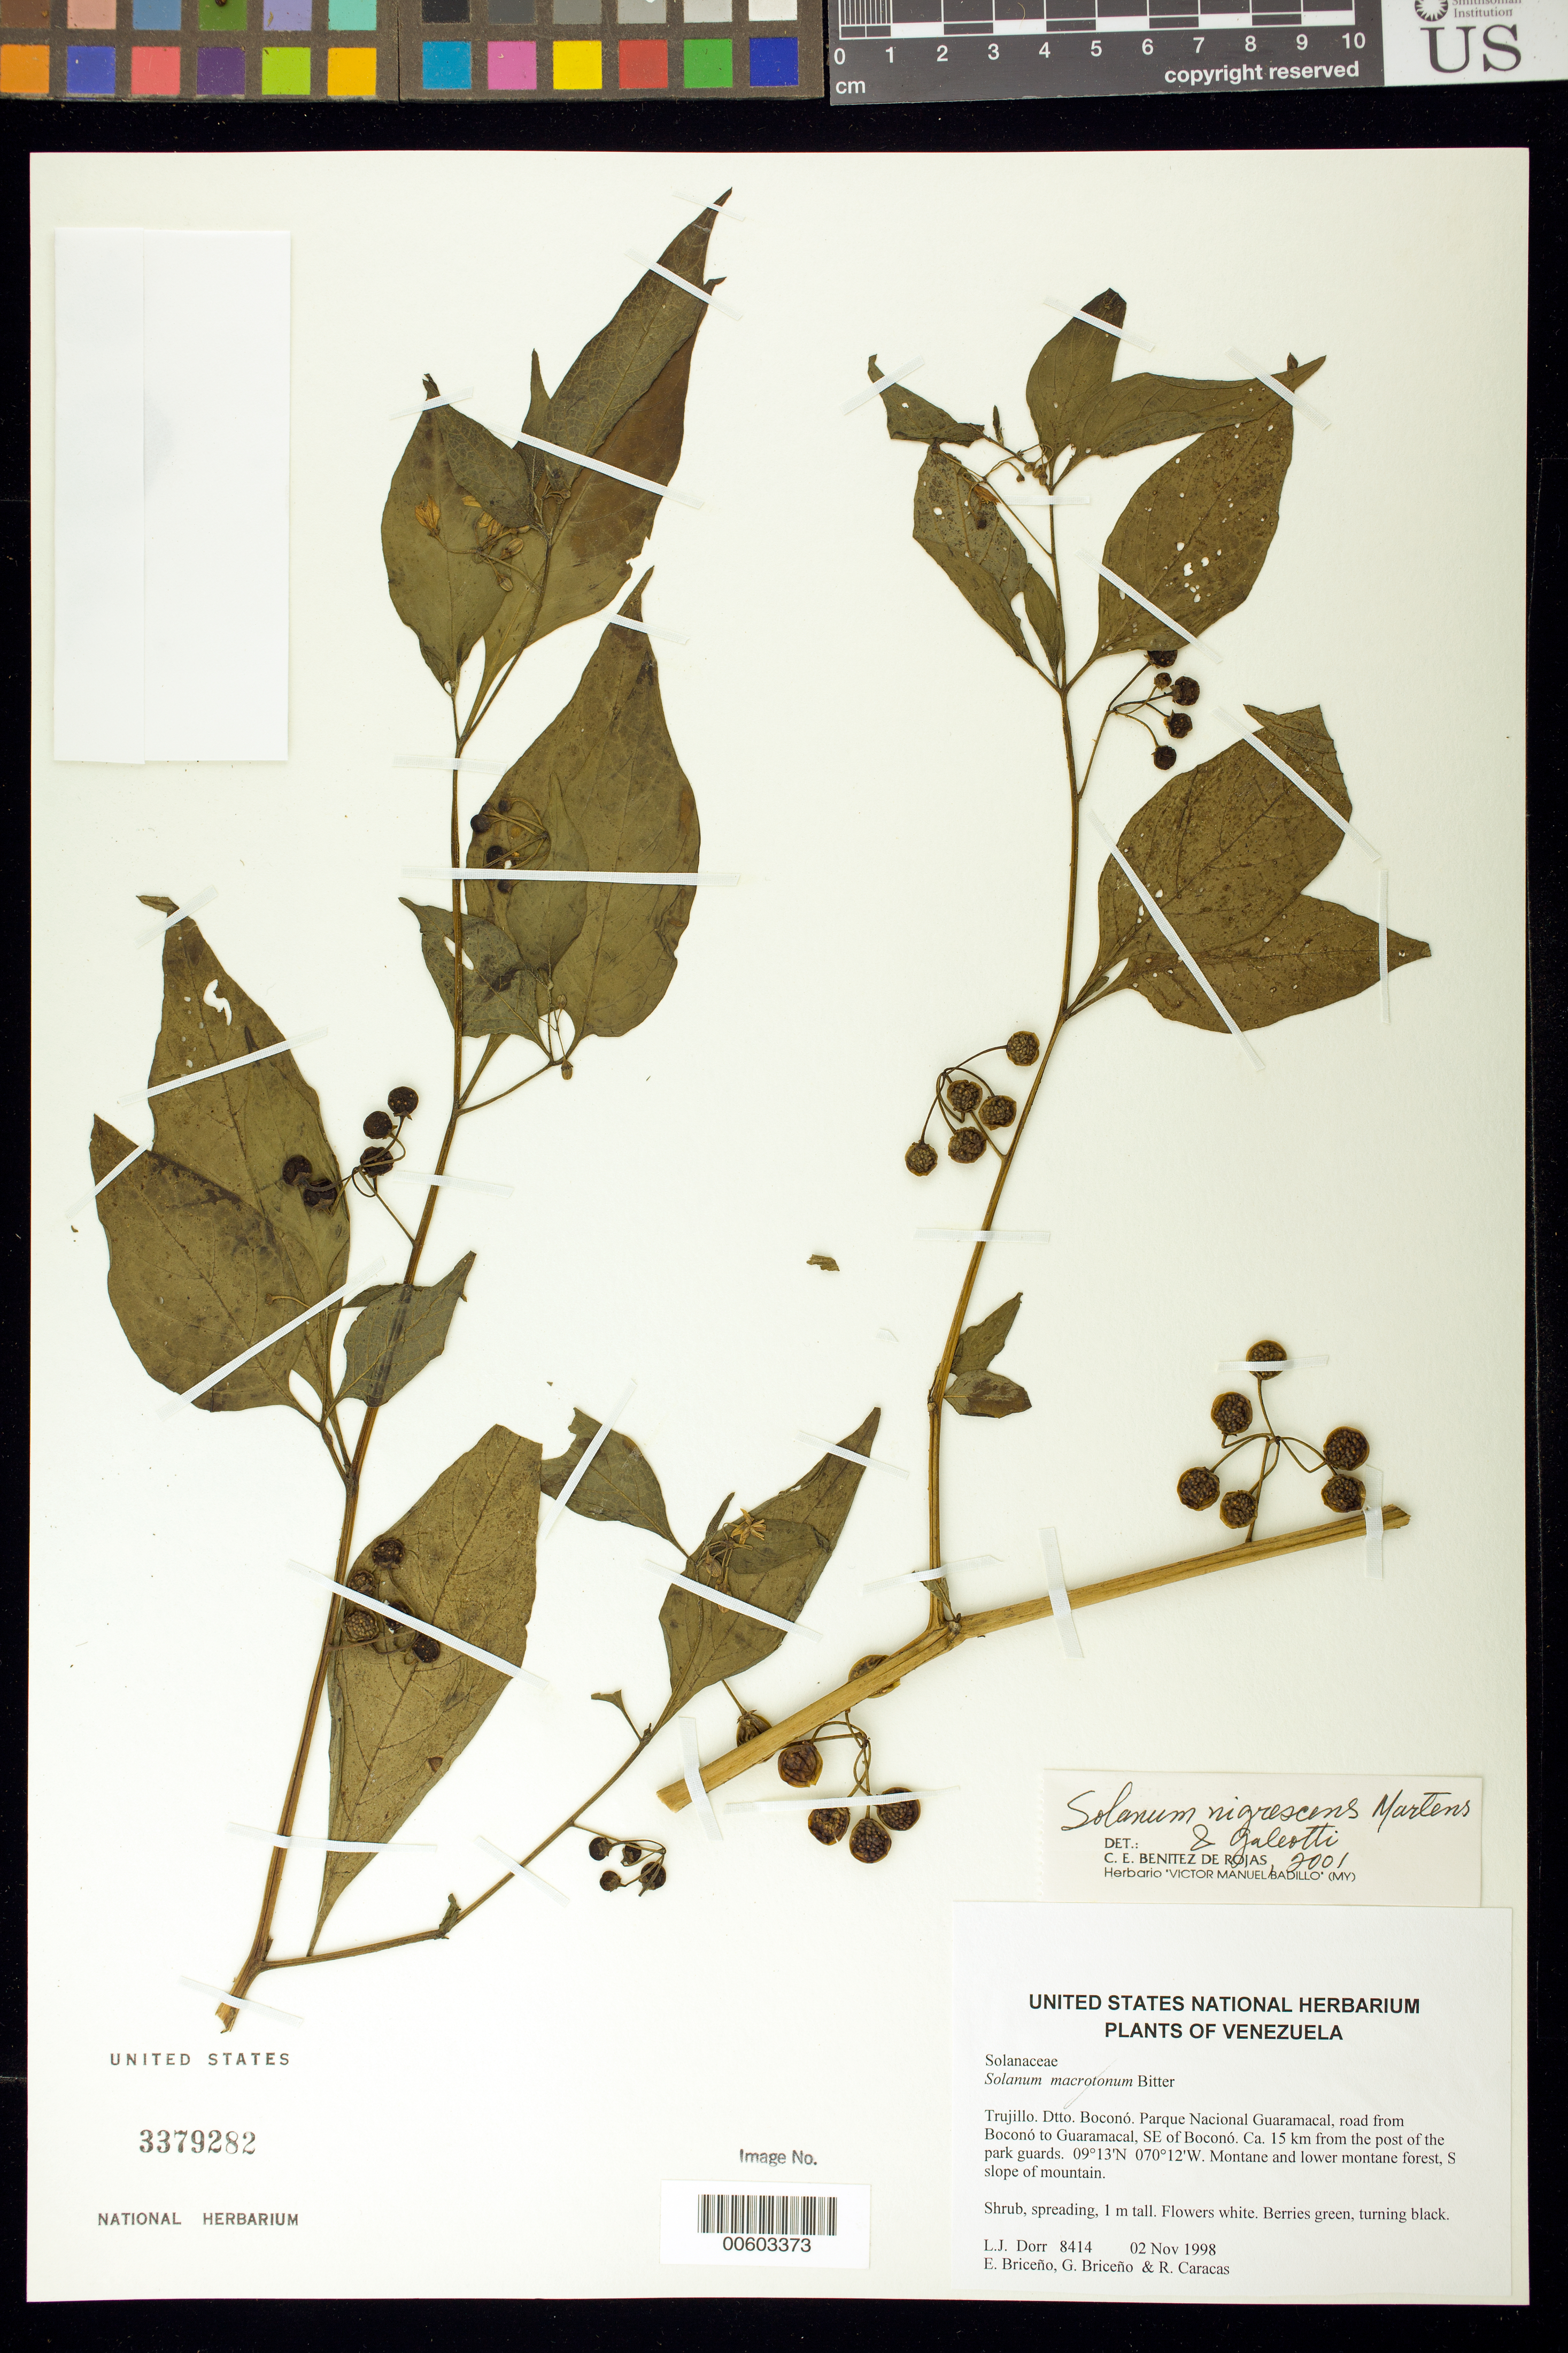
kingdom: Plantae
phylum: Tracheophyta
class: Magnoliopsida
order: Solanales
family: Solanaceae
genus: Solanum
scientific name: Solanum nigrescens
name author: M. Martens & Galeotti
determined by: Benítez, C. E.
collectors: L. J. Dorr, E. Briceño, G. Briceño & R. Caracas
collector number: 8414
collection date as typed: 02 Nov 1998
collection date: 1998-11-02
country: Venezuela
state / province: Trujillo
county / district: Boconó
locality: Parque Nacional Guaramacal, road from Boconó to Guaramacal, SE of Boconó, ca. 15 km from the post of the park guards.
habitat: Montane and lower montane forest, S slope of mountain.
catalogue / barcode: US 3379282